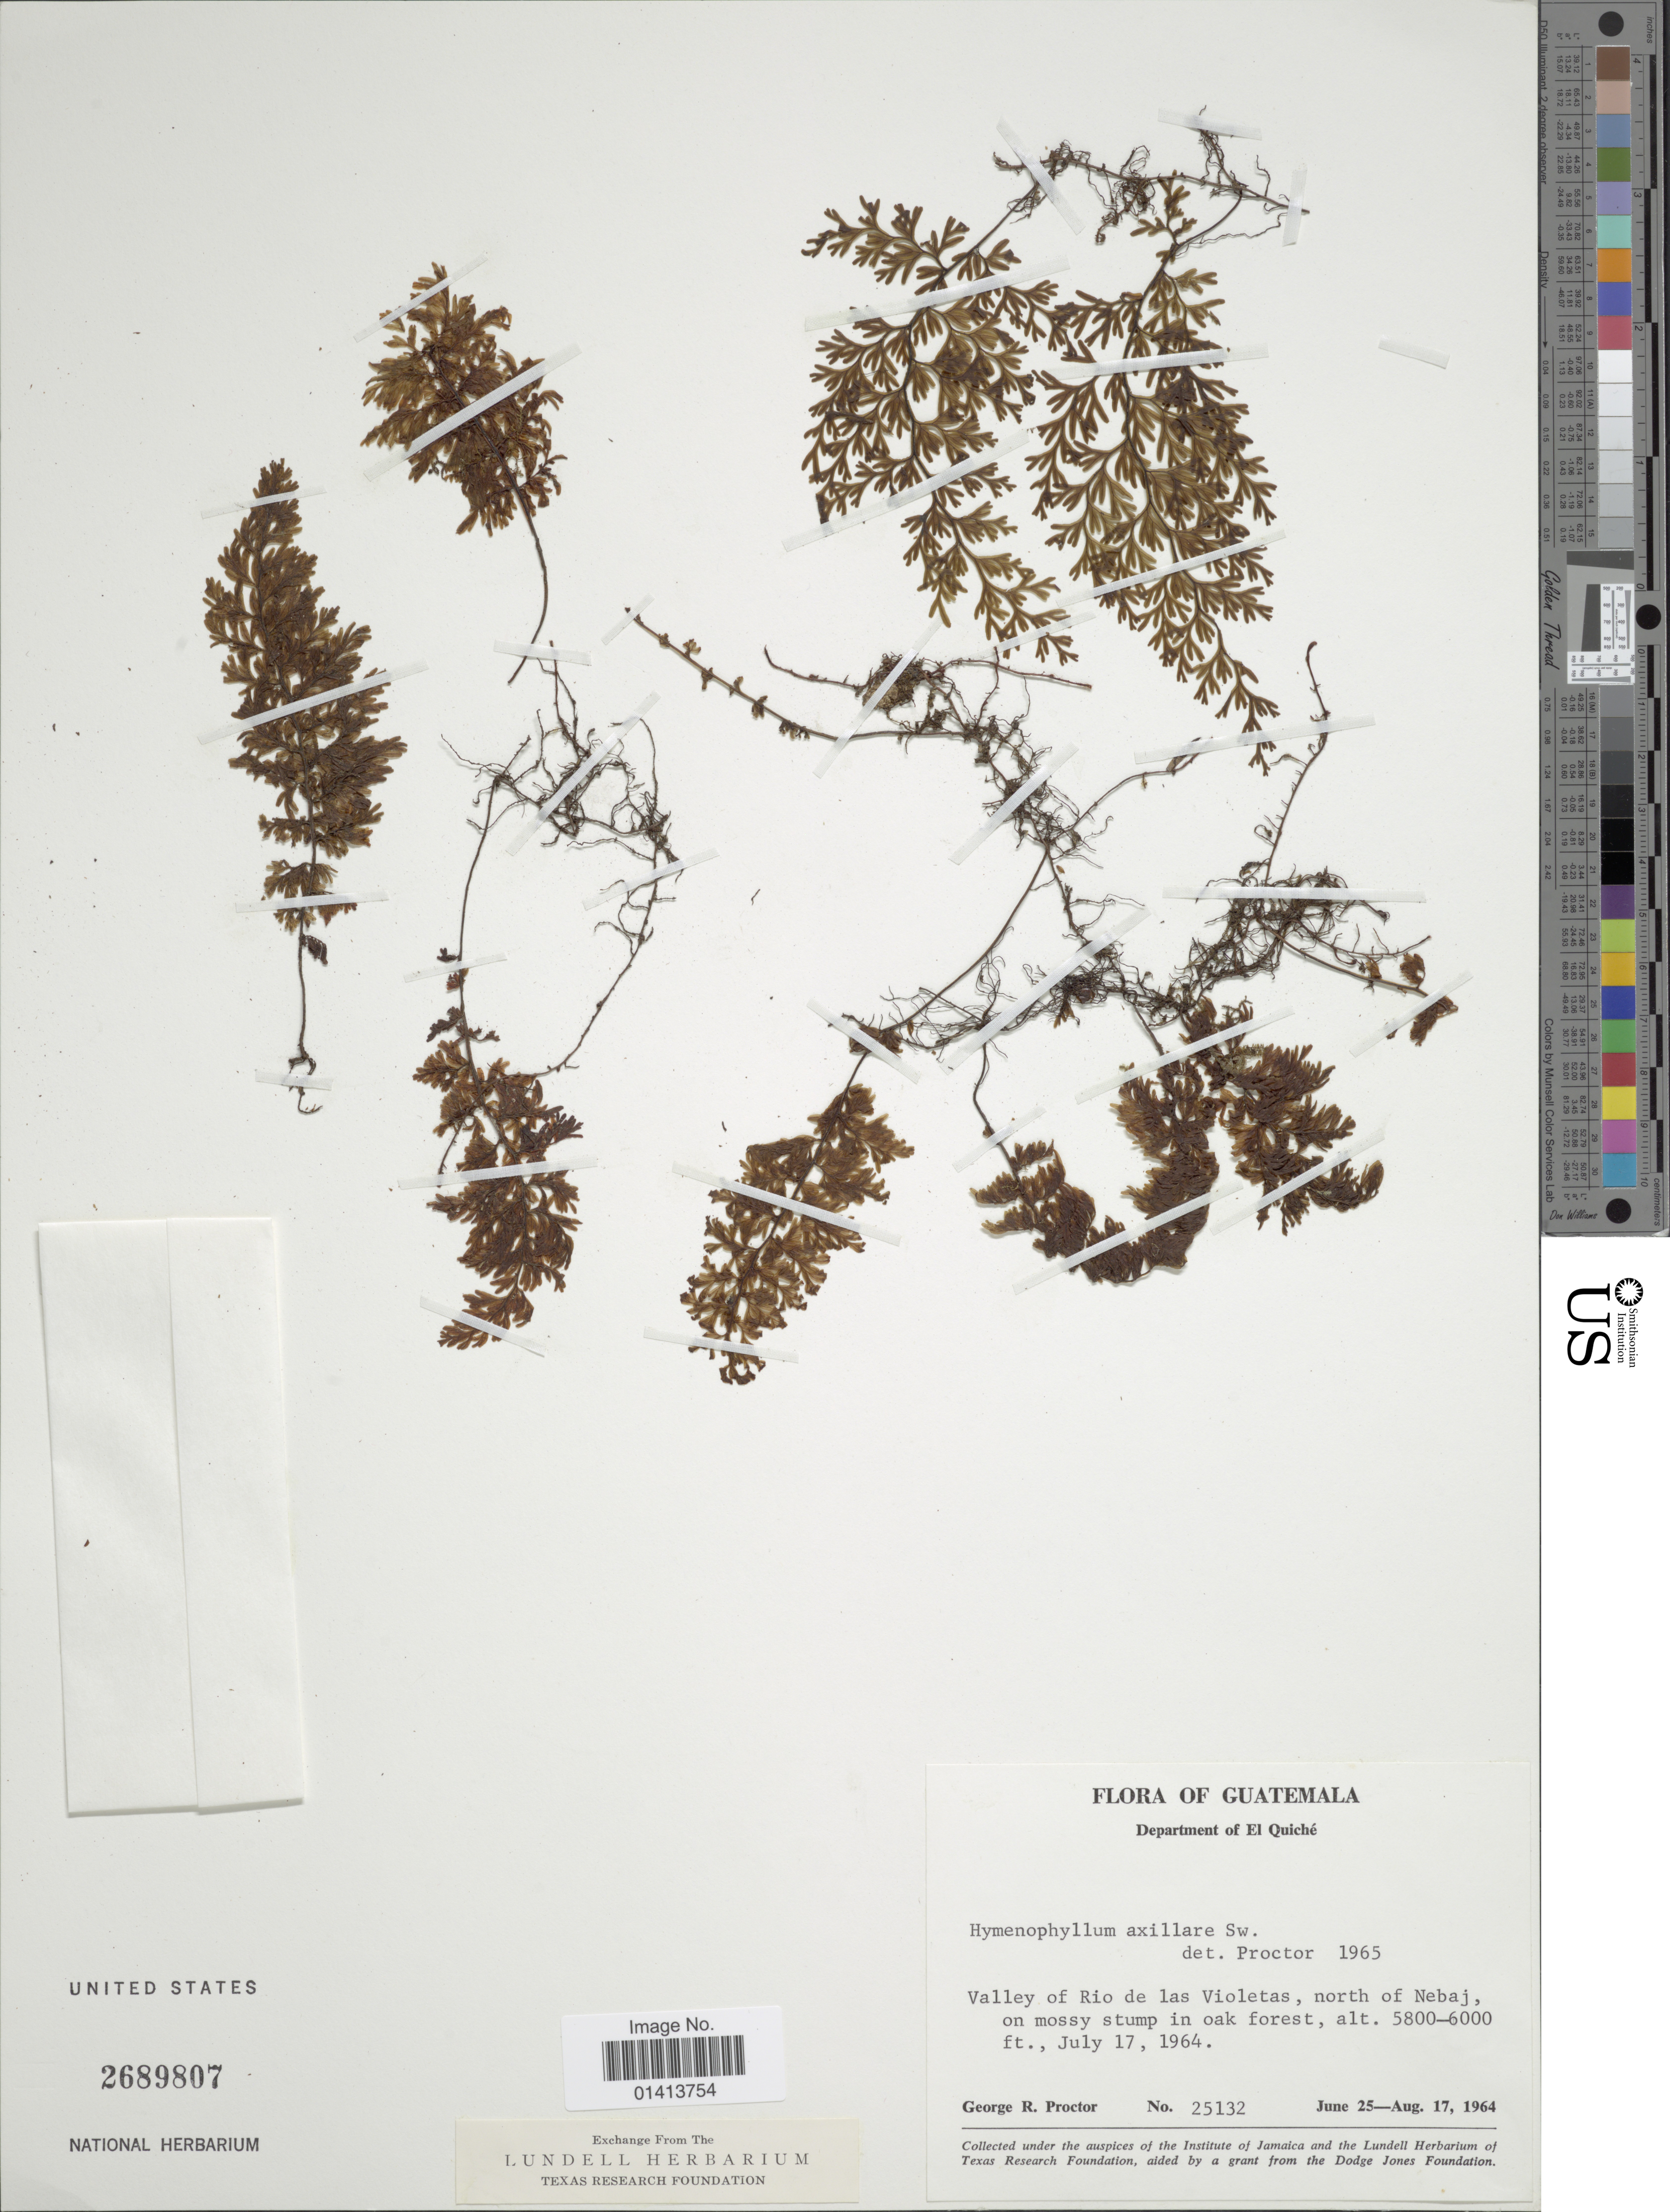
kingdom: Plantae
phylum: Tracheophyta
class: Polypodiopsida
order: Hymenophyllales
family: Hymenophyllaceae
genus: Hymenophyllum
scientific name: Hymenophyllum axillare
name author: Sw.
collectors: G. R. Proctor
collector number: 25132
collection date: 1964-06-25/1964-08-17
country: Guatemala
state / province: El Quiché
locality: Department of El Quiché, valley of Rio de las Violetas, north of nebaj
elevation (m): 5800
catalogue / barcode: US 2689807